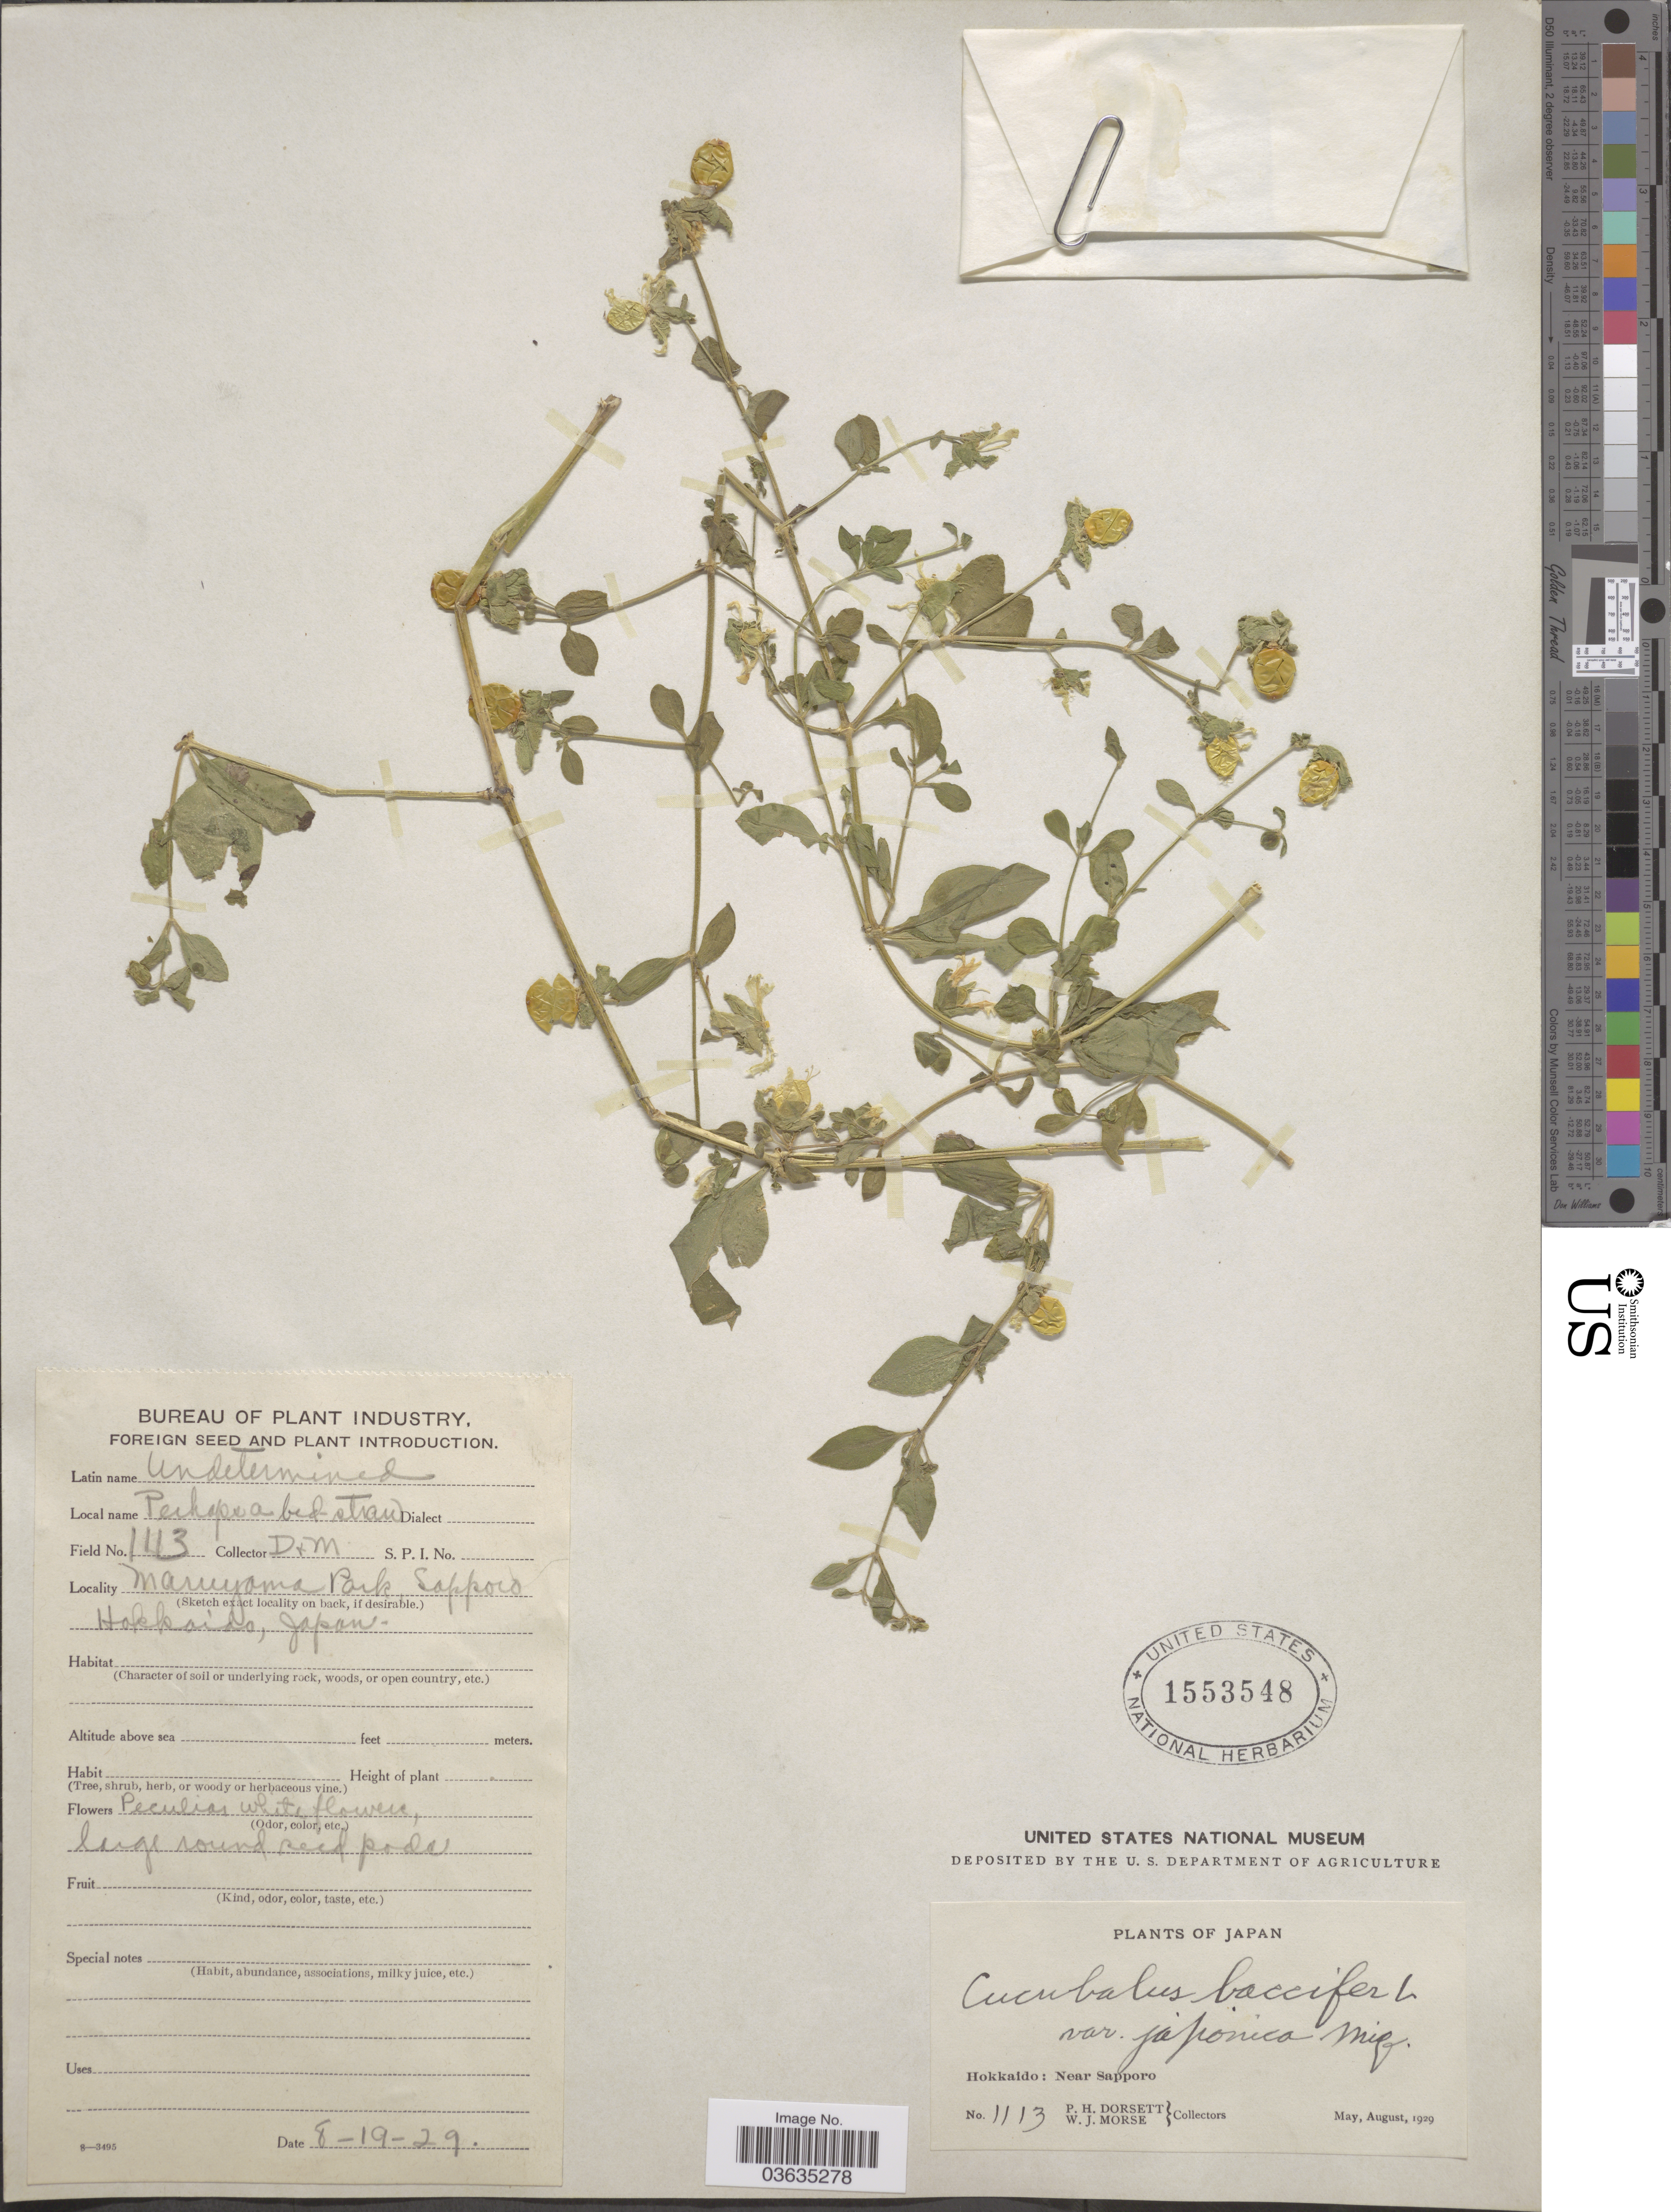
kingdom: Plantae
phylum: Tracheophyta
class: Magnoliopsida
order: Caryophyllales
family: Caryophyllaceae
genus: Silene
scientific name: Silene baccifera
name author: (L.) Durande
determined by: U.S. National Herbarium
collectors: P. H. Dorsett & W. J. Morse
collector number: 1113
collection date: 1929-08-19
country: Japan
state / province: Hokkaidō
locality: Near Sapporo. Maruyama Park.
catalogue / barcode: US 1553548